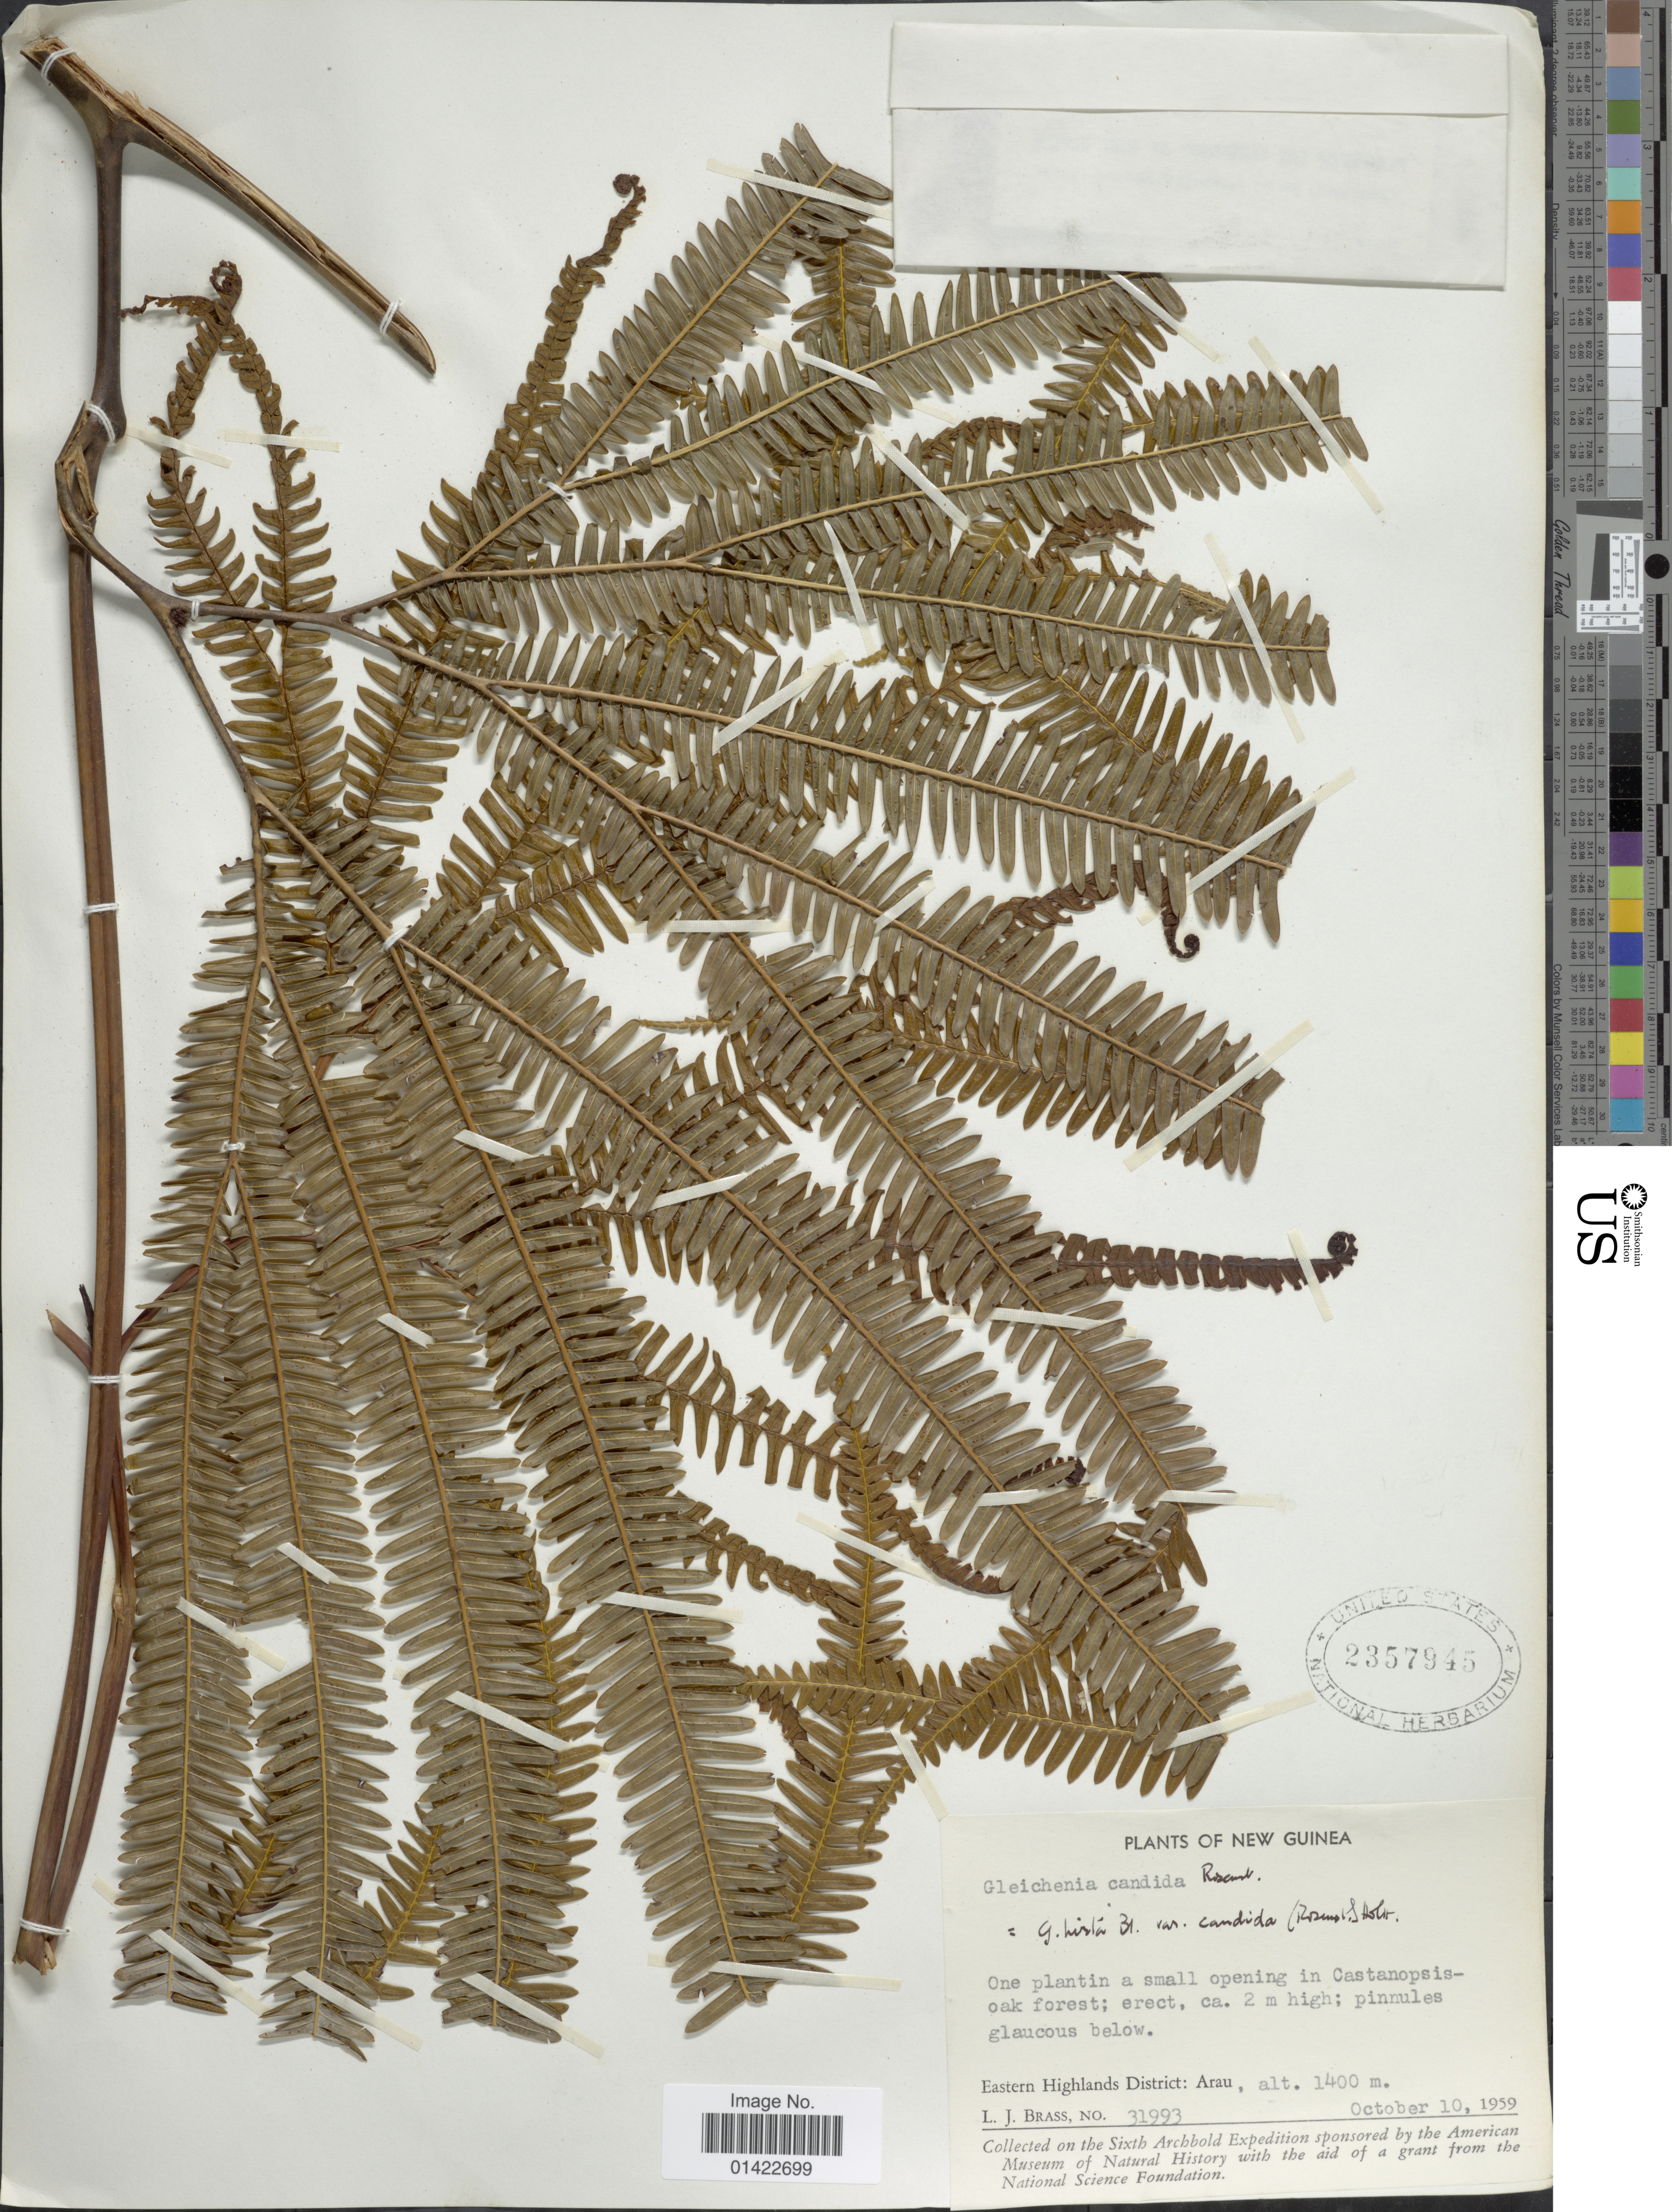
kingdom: Plantae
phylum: Tracheophyta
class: Polypodiopsida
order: Gleicheniales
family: Gleicheniaceae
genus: Sticherus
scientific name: Sticherus hirtus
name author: (Blume) Ching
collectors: L. J. Brass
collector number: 31993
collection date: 1959-10-10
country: Papua New Guinea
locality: Eastern Highlands District: Arau. New Guinea.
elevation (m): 1400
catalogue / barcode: US 2357945